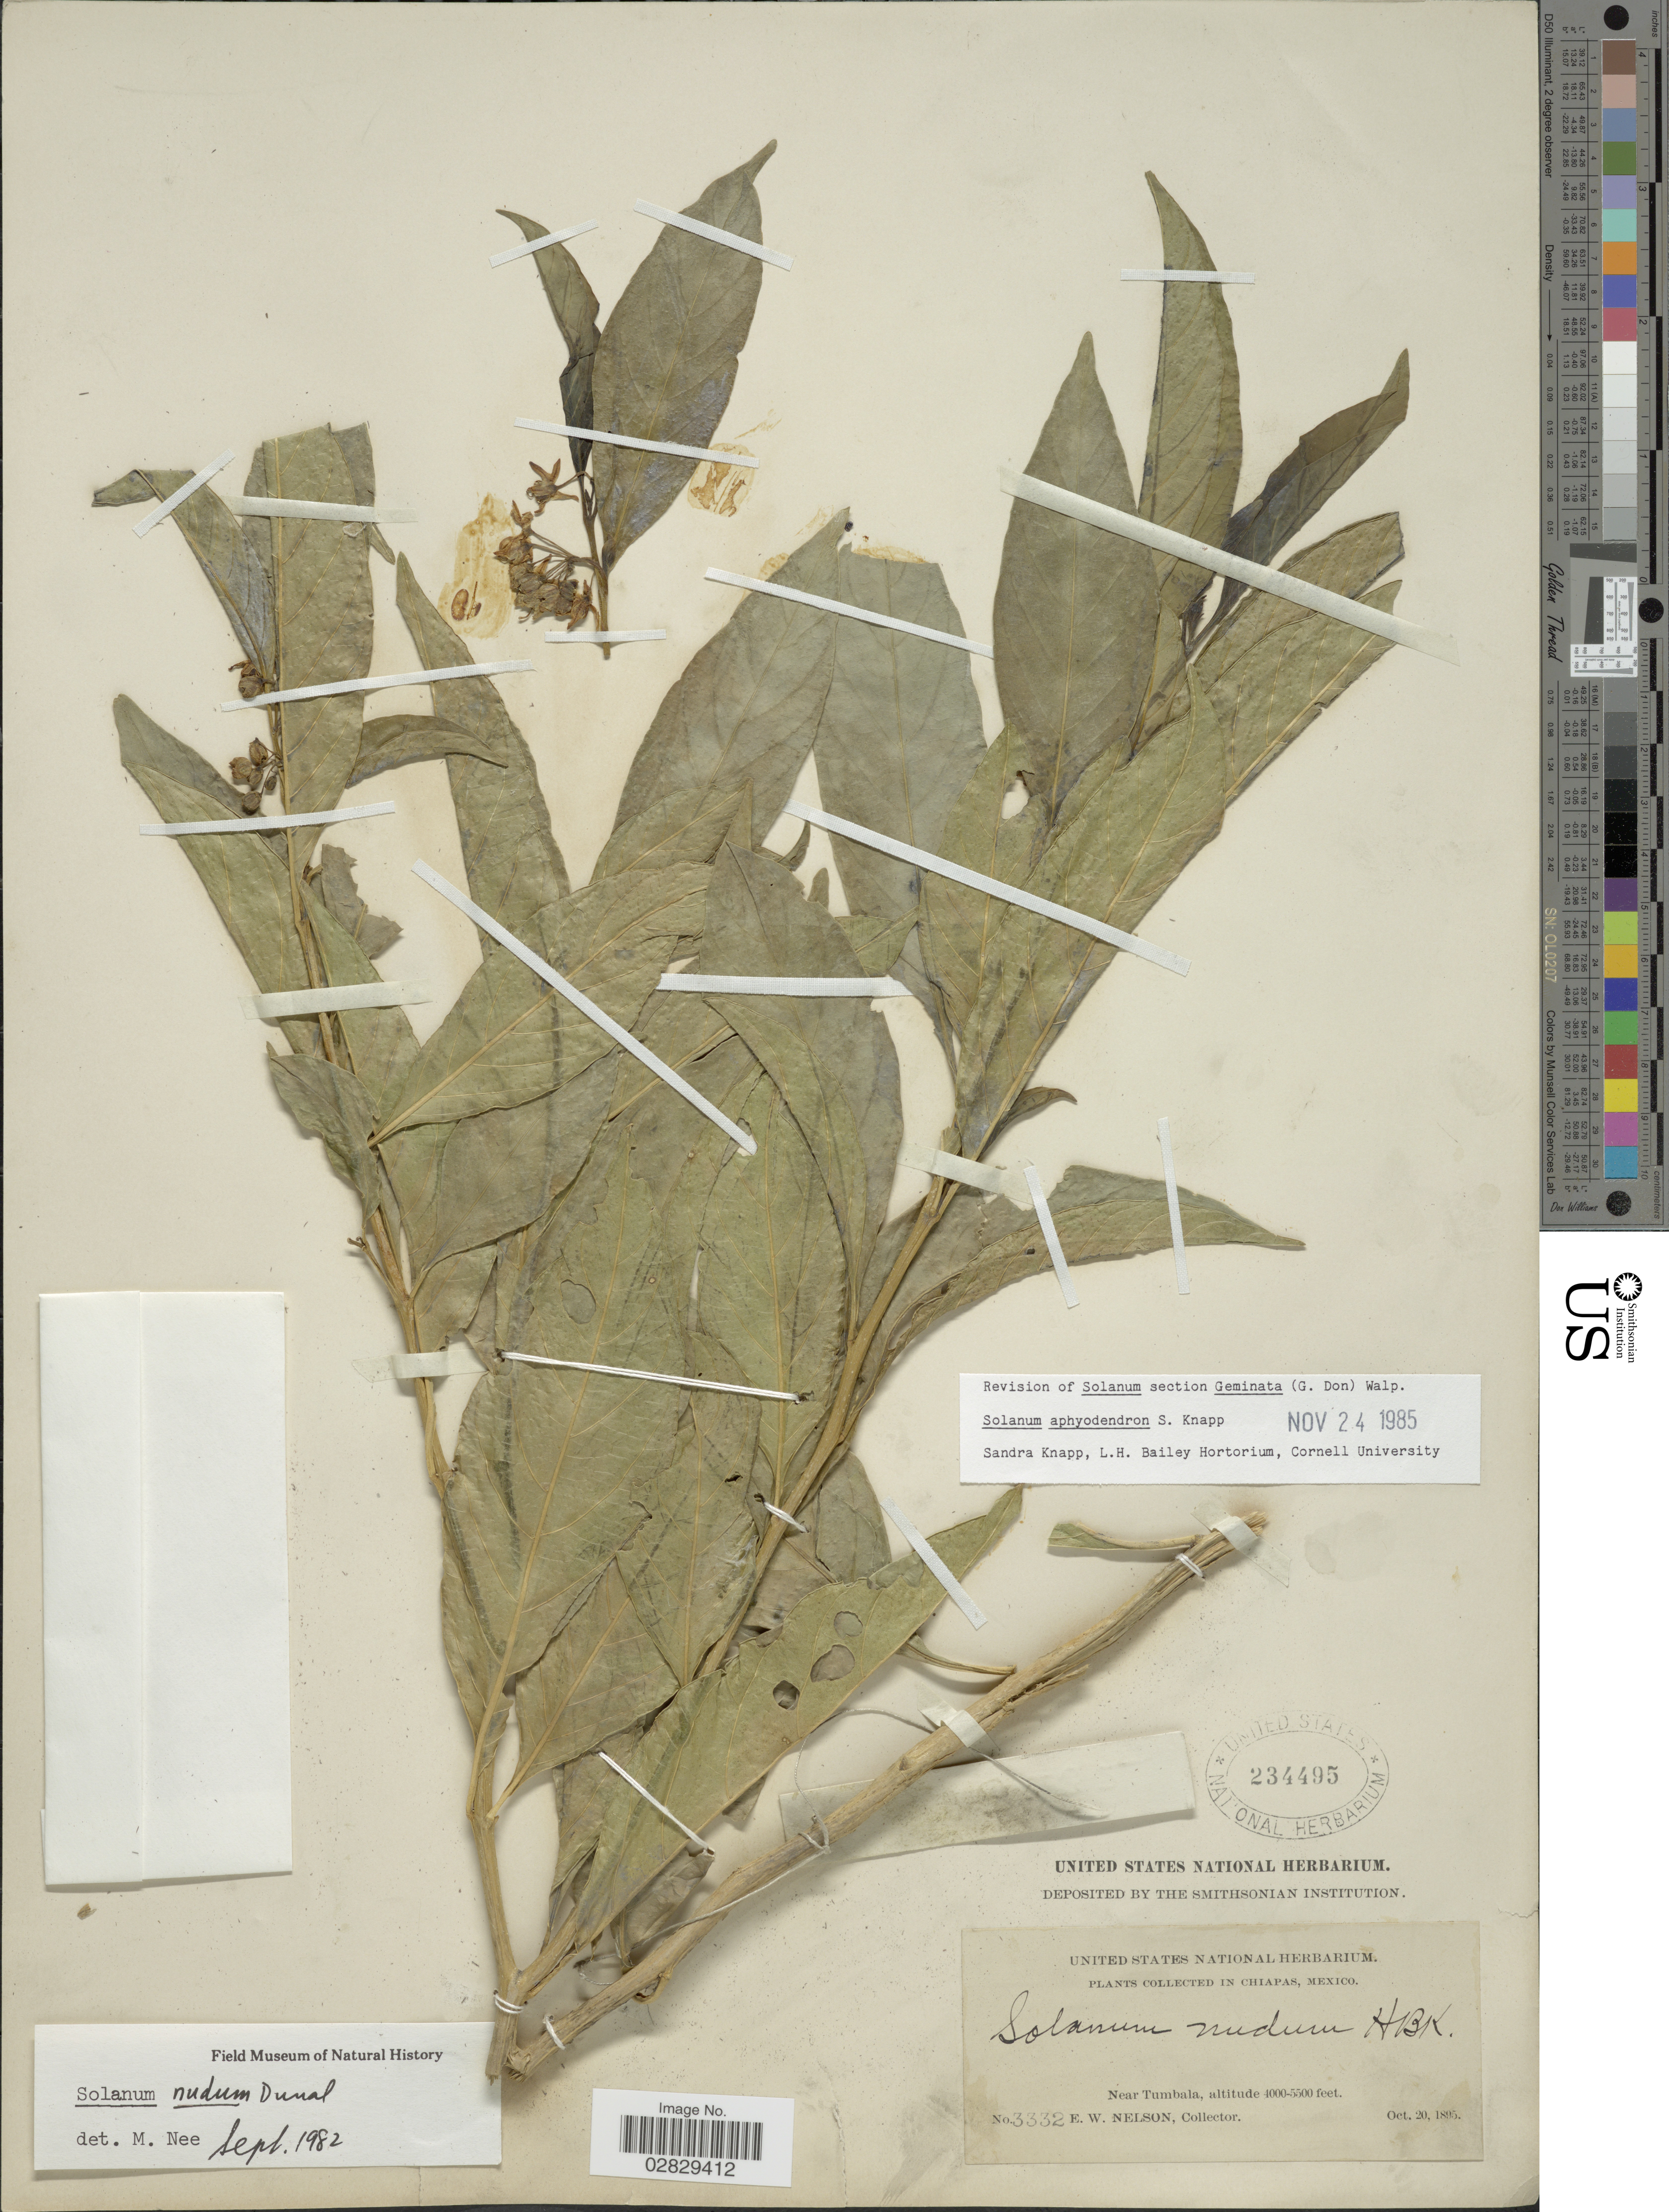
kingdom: Plantae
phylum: Tracheophyta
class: Magnoliopsida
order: Solanales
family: Solanaceae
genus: Solanum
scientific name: Solanum aphyodendron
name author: S. Knapp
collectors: E. W. Nelson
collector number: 3332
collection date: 1895-10-20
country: Mexico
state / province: Chiapas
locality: Near Tumbala.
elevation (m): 1219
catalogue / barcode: US 234495